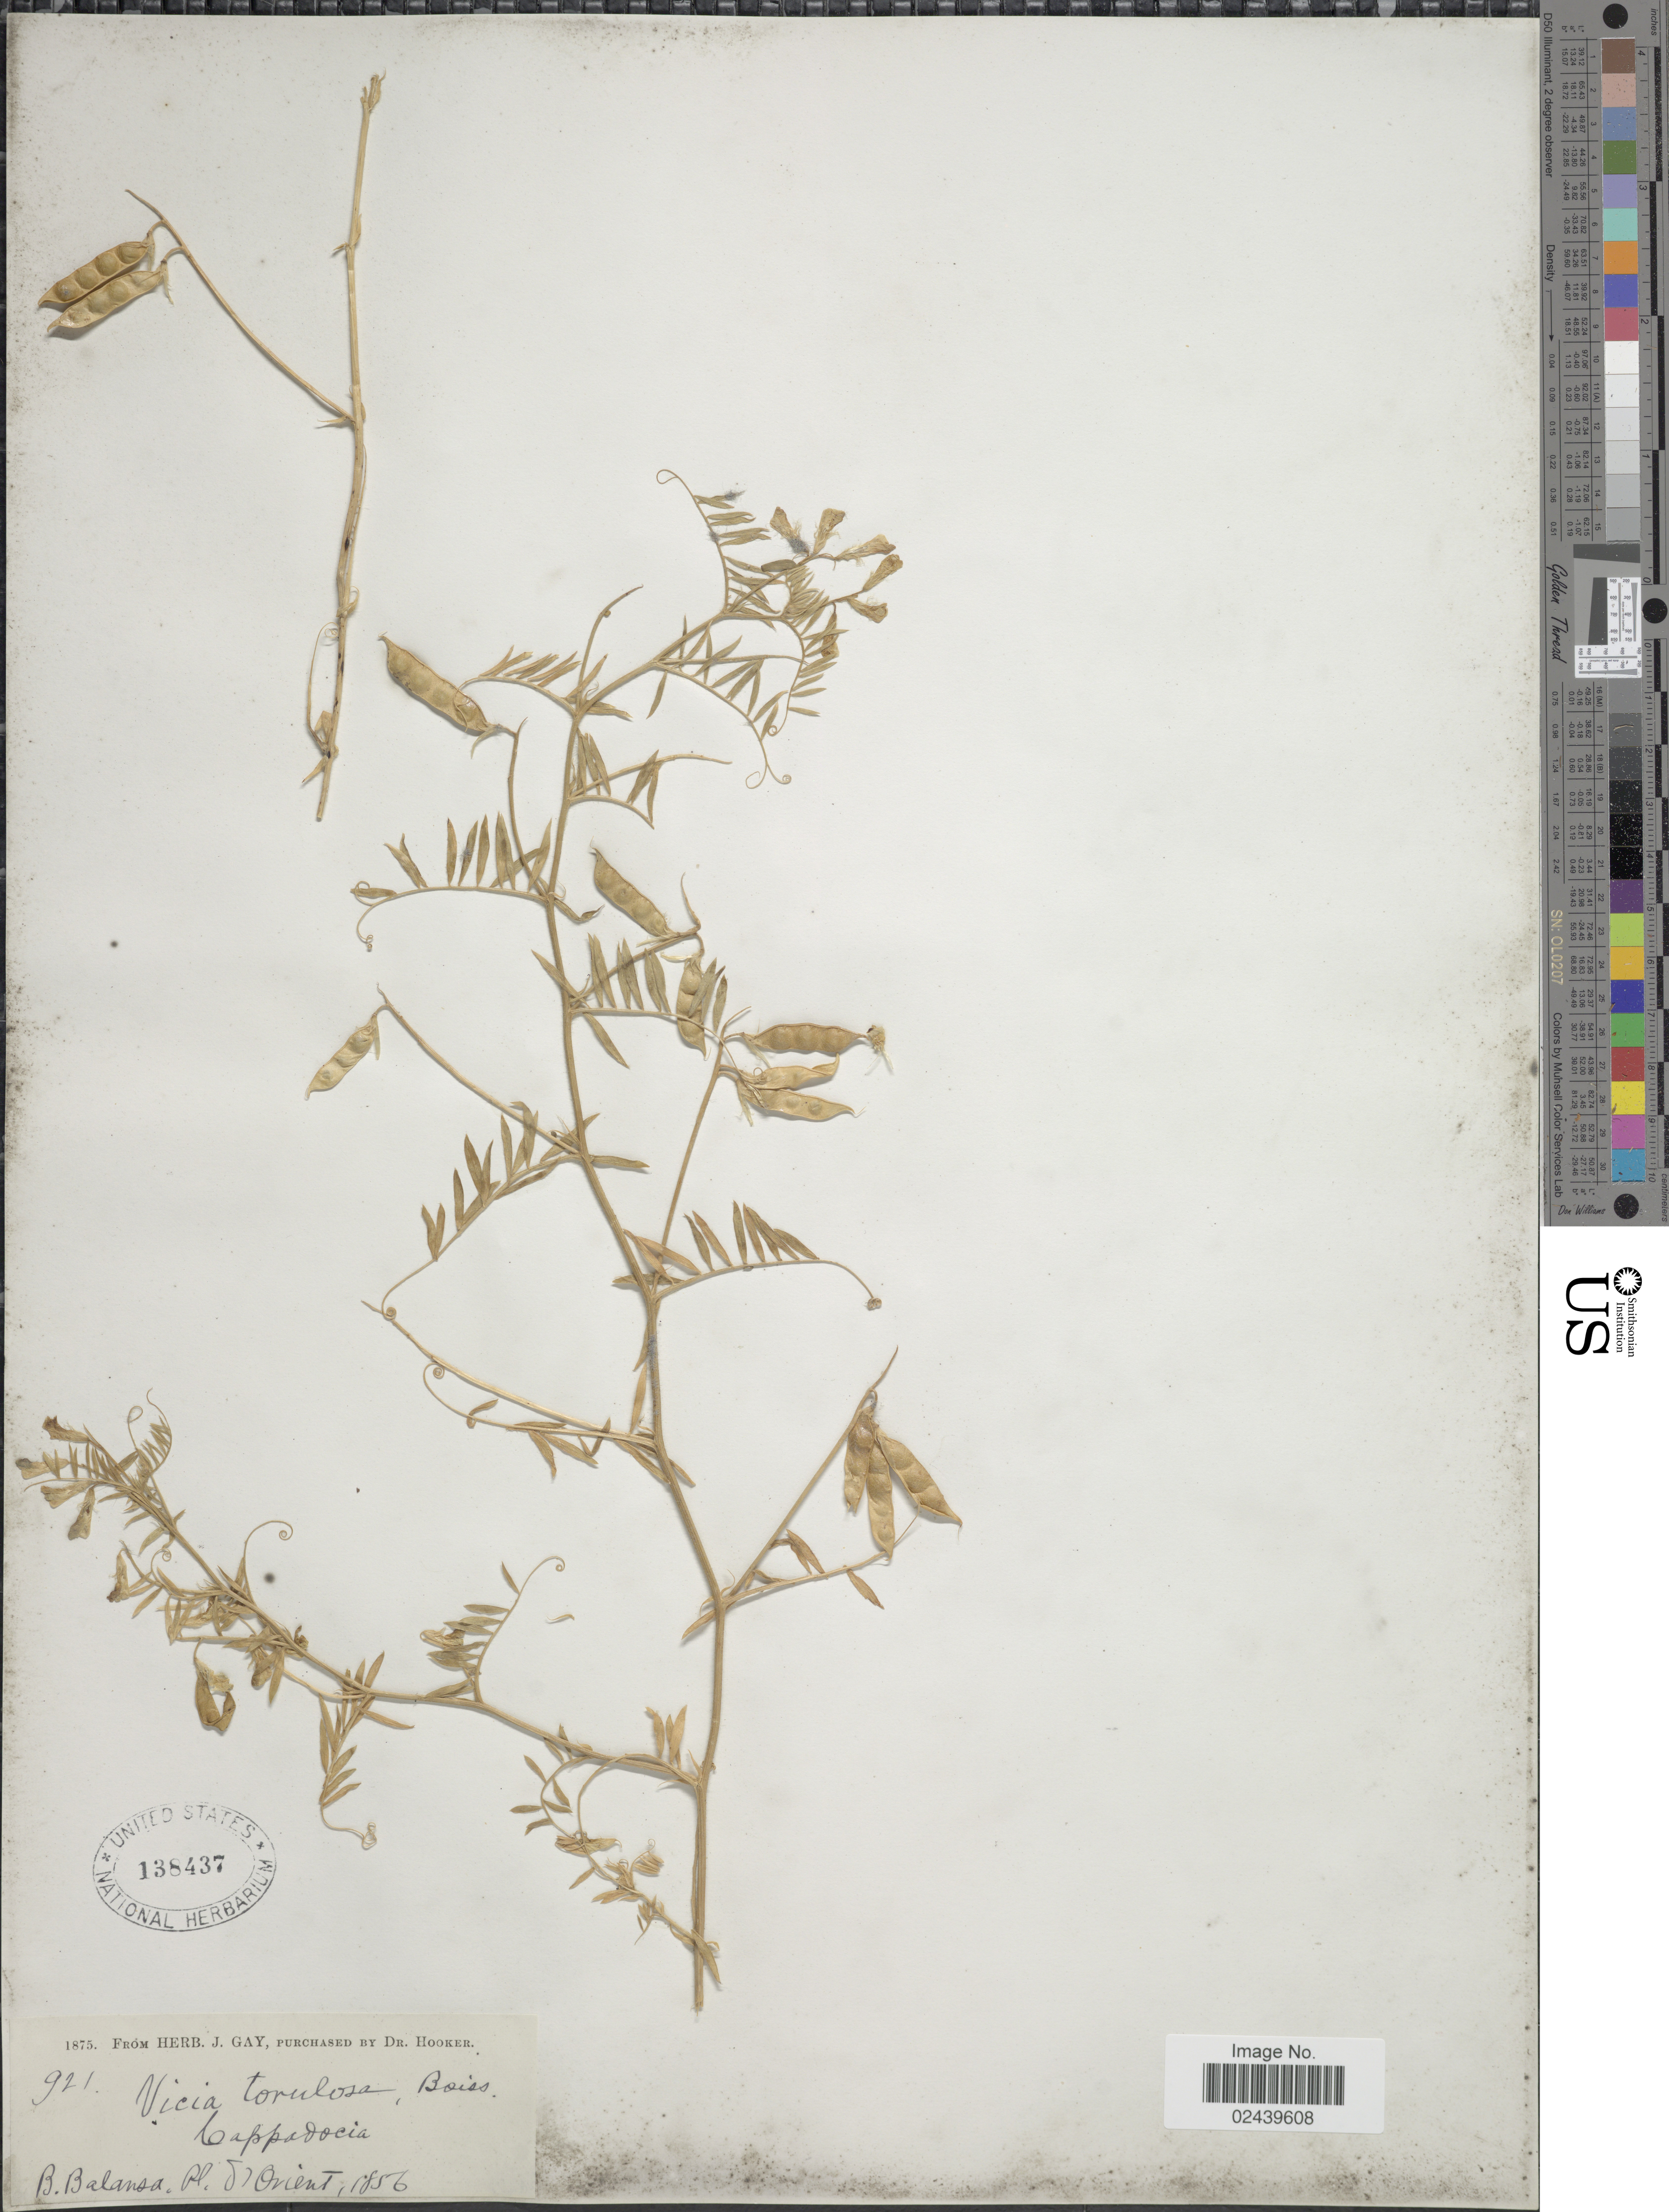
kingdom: Plantae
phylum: Tracheophyta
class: Magnoliopsida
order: Fabales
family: Fabaceae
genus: Vicia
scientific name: Vicia caesarea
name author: Boiss. & Balansa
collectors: B. Balansa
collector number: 921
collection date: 1856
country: Turkey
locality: D'Orient. Cappadocia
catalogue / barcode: US 138437